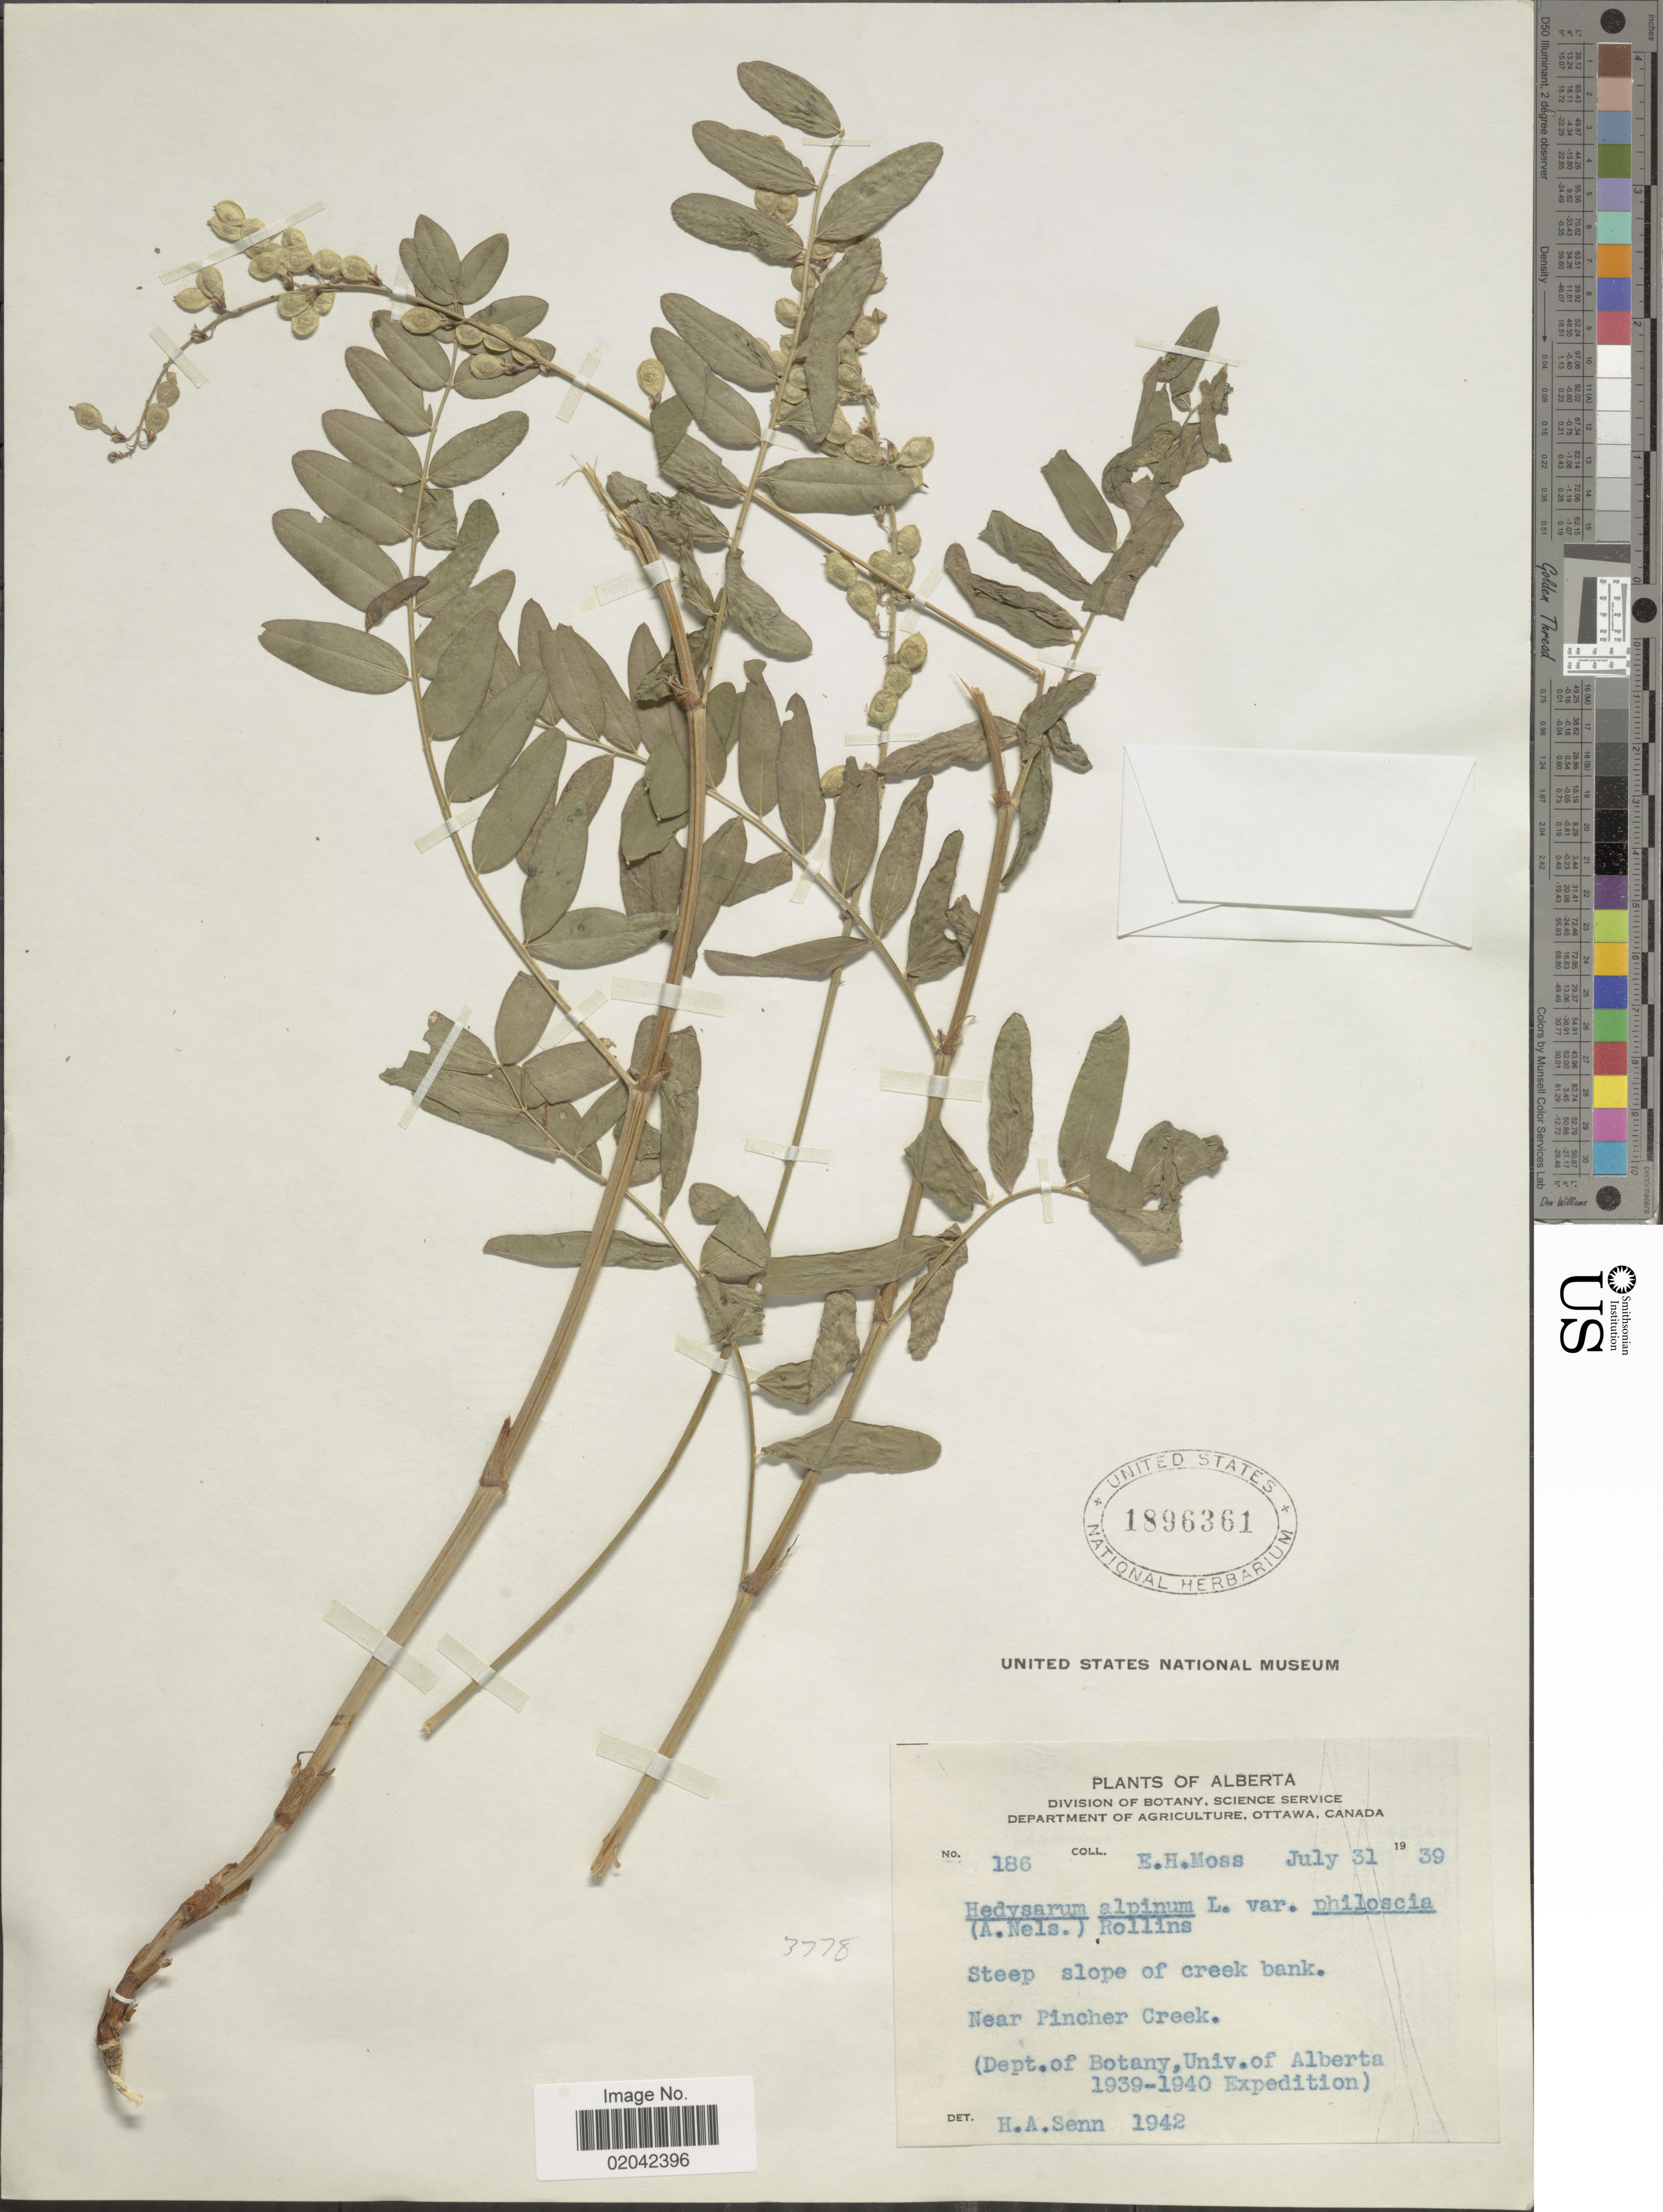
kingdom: Plantae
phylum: Tracheophyta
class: Magnoliopsida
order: Fabales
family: Fabaceae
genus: Hedysarum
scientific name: Hedysarum alpinum var. philoscia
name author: (A. Nelson) Rollins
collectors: E. Moss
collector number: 186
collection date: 1939-07-31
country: Canada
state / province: Alberta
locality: Near Pincher Creek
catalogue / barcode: US 1896361